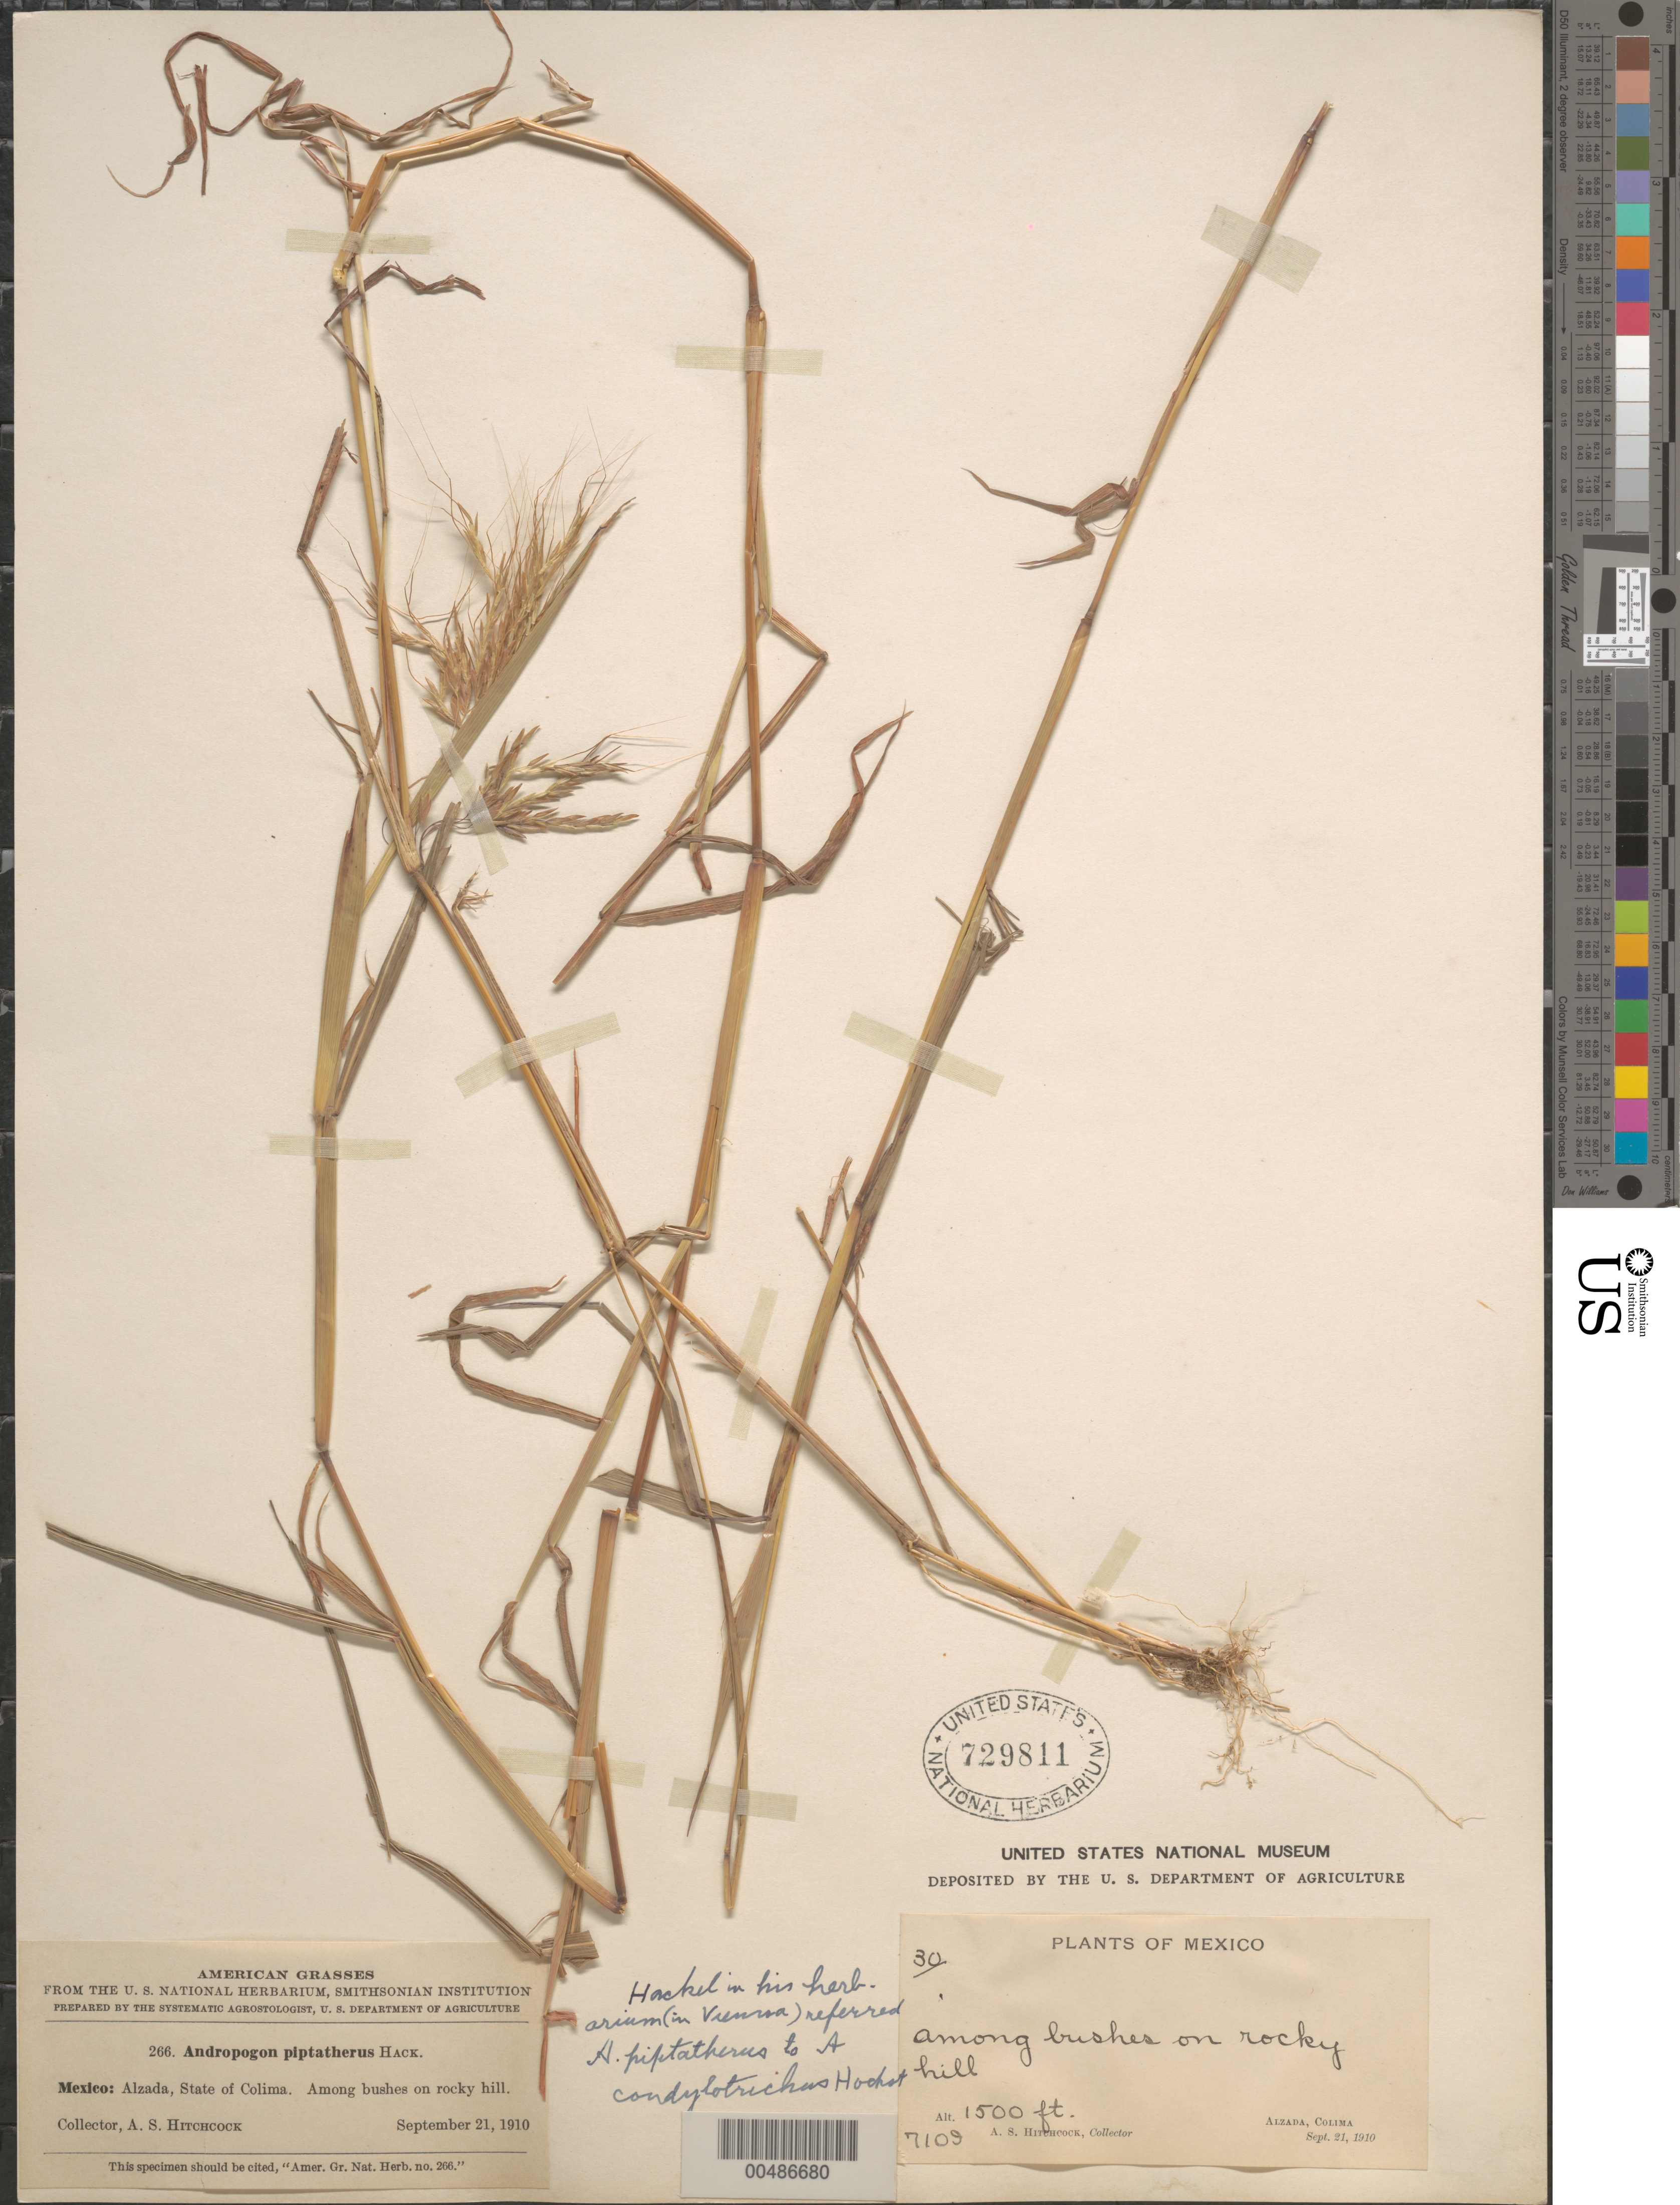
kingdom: Plantae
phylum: Tracheophyta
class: Liliopsida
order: Poales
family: Poaceae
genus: Euclasta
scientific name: Euclasta condylotricha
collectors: A. S. Hitchcock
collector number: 7109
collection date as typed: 21 Sep 1910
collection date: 1910-09-21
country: Mexico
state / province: Colima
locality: Alzada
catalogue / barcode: US 729811